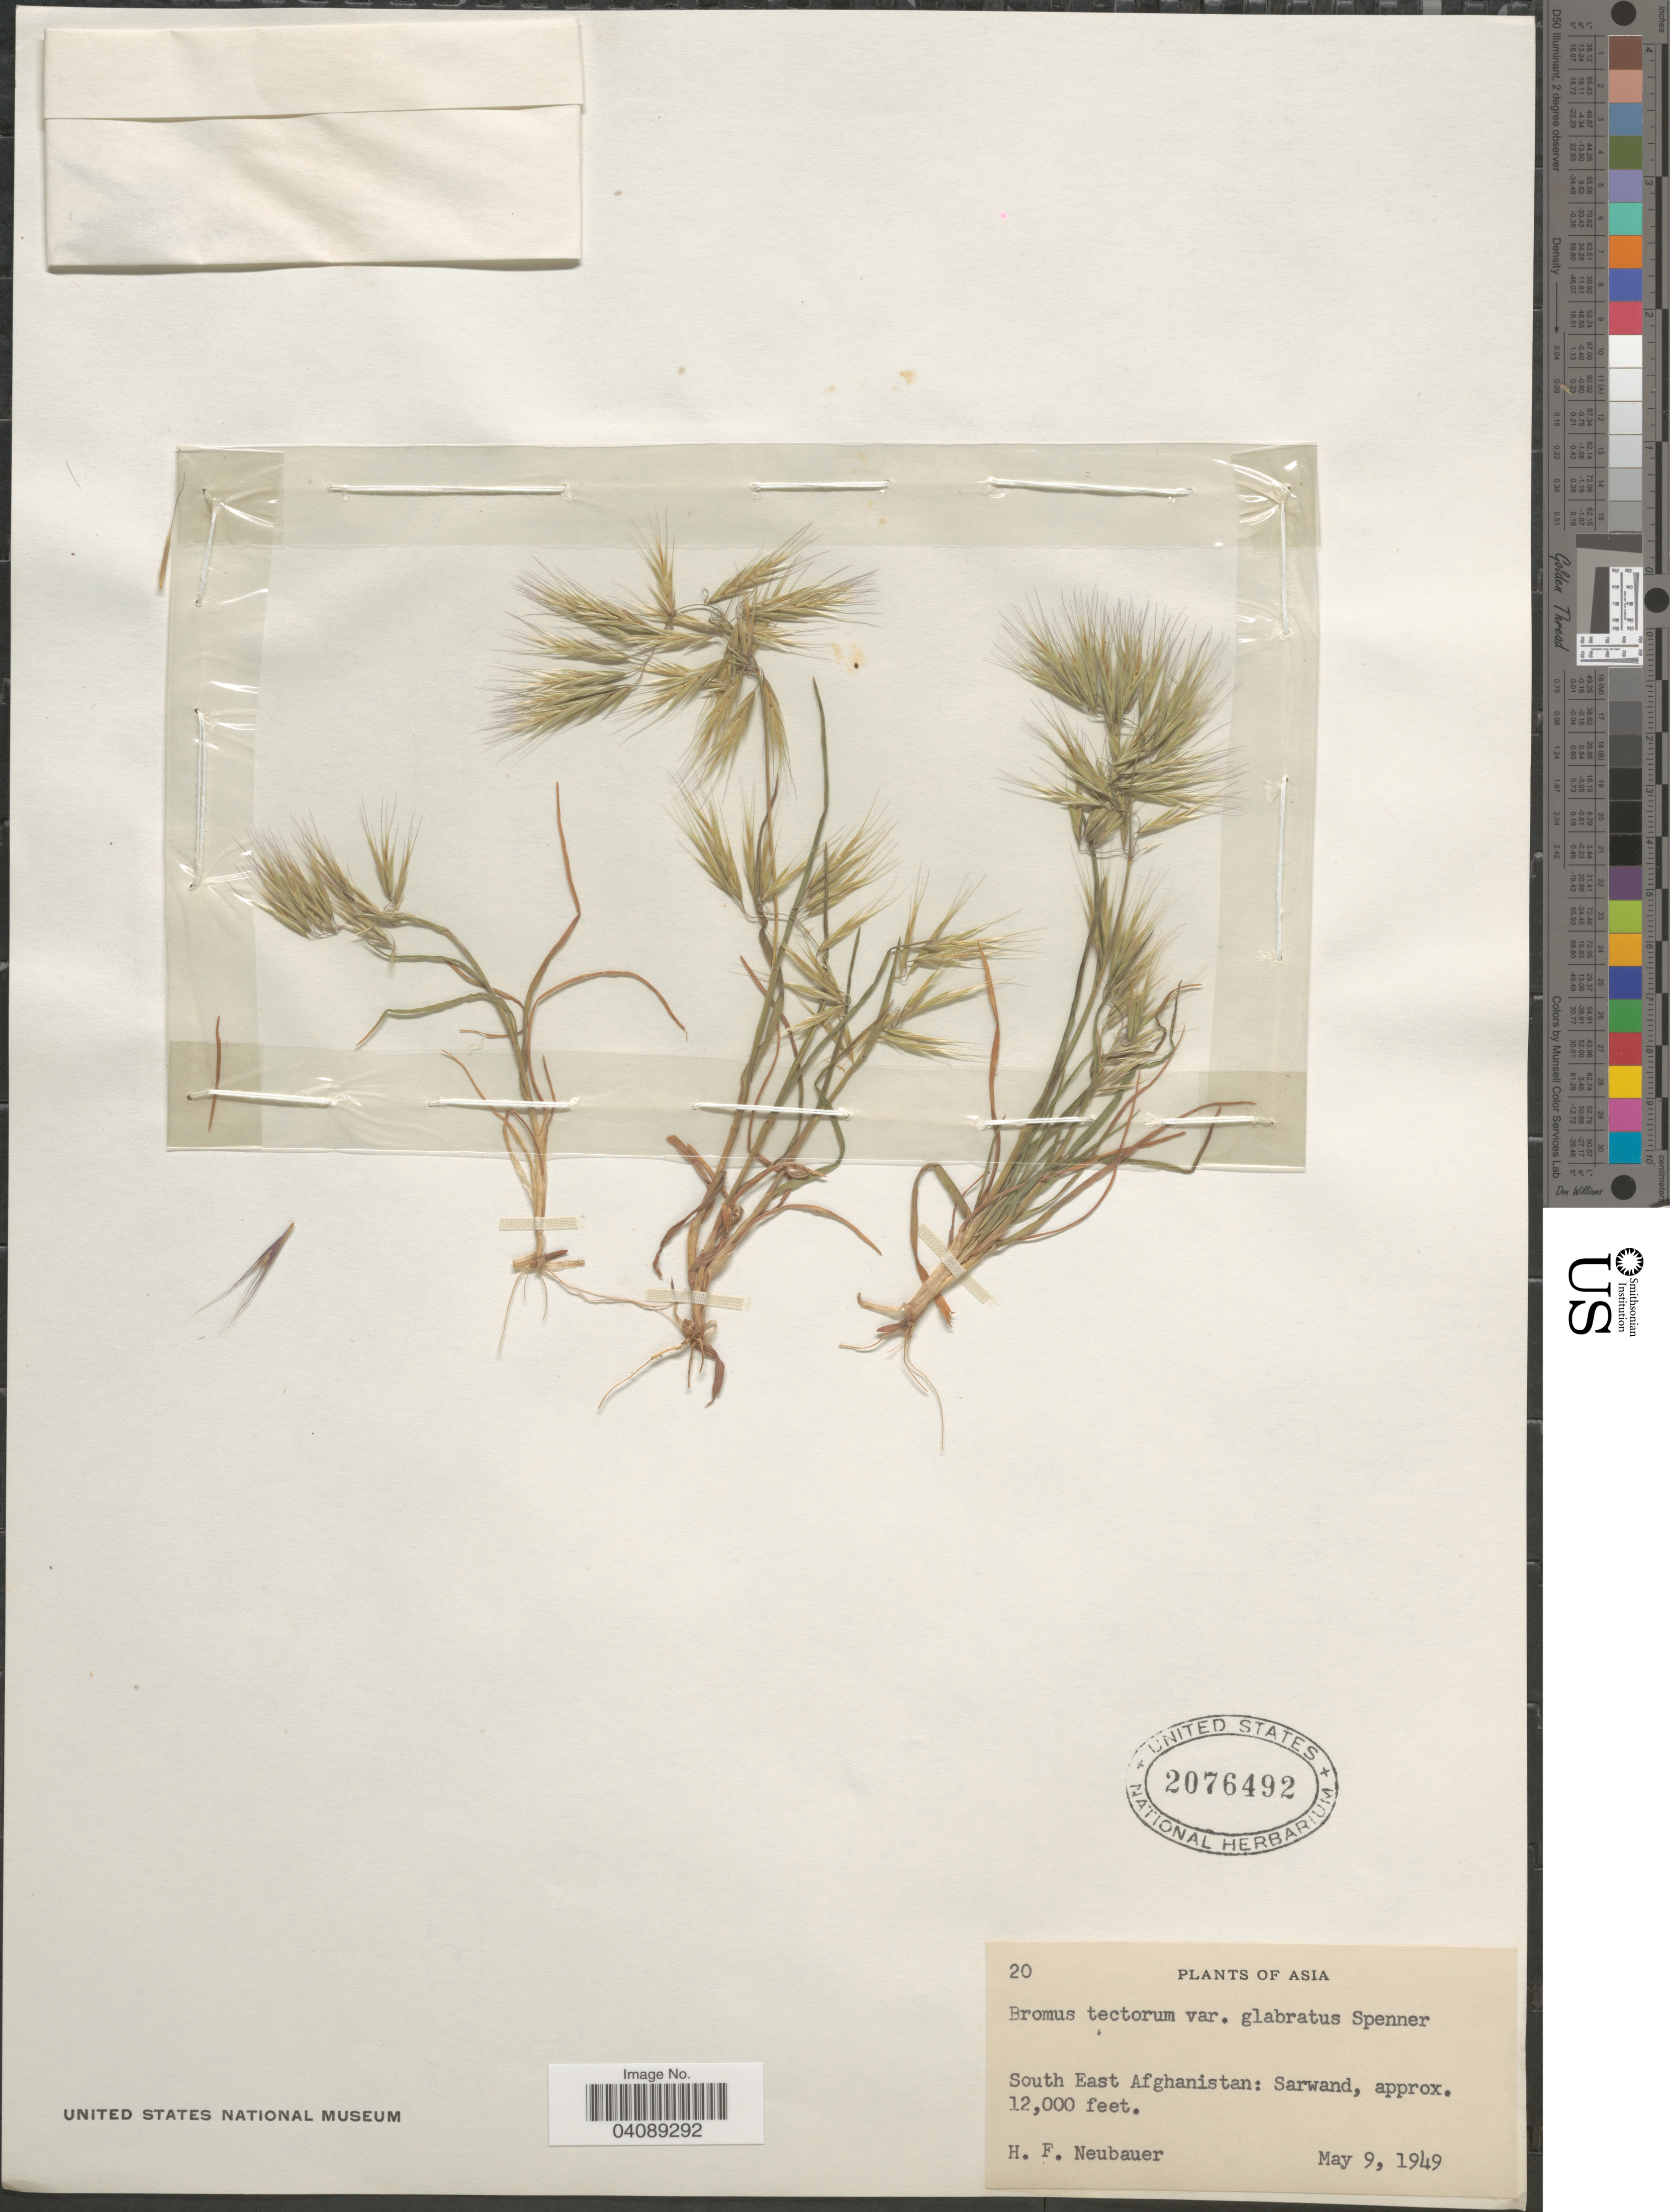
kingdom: Plantae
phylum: Tracheophyta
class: Liliopsida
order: Poales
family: Poaceae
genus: Bromus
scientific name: Bromus tectorum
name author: L.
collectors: H. Neubauer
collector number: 20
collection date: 1949-05-09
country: Afghanistan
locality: South East Afghanistan: Sarwand.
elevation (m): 3658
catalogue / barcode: US 2076492